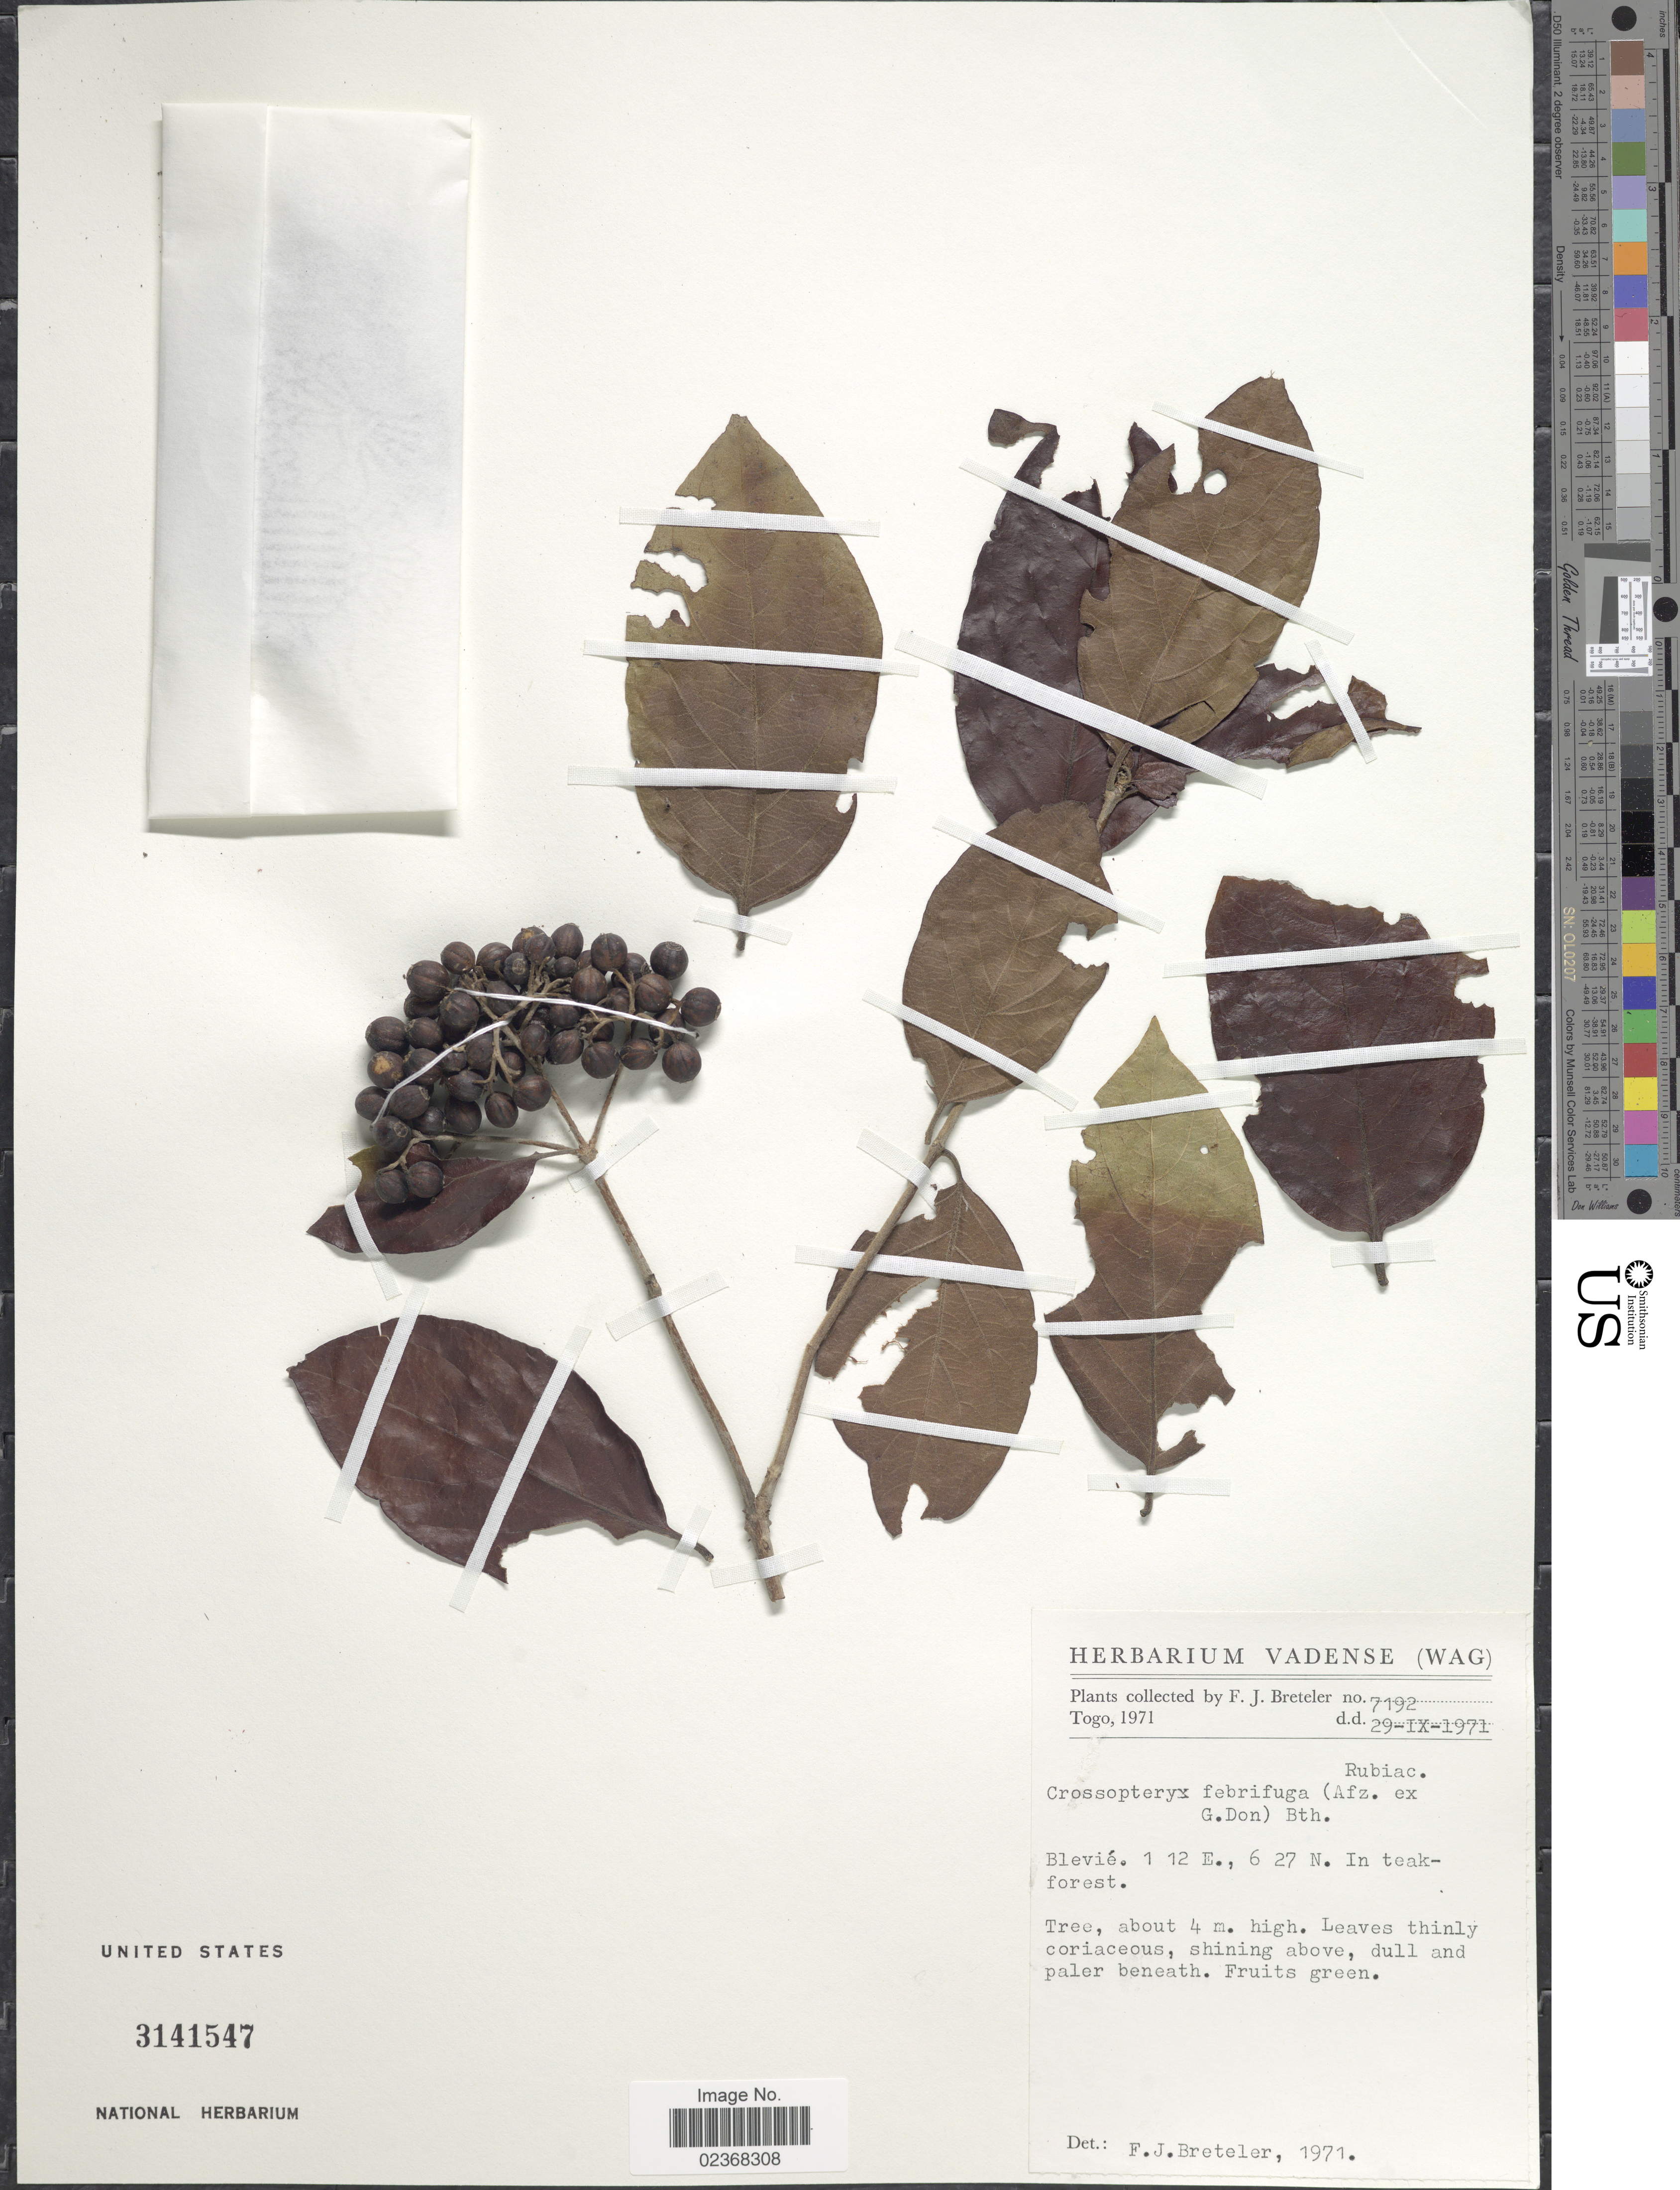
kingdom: Plantae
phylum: Tracheophyta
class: Magnoliopsida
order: Gentianales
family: Rubiaceae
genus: Crossopteryx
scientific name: Crossopteryx febrifuga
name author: (Afzel. ex G. Don) Benth.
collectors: F. J. Breteler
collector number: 7192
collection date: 1971-09-29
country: Togo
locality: Blevie, In teak-forest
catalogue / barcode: US 3141547